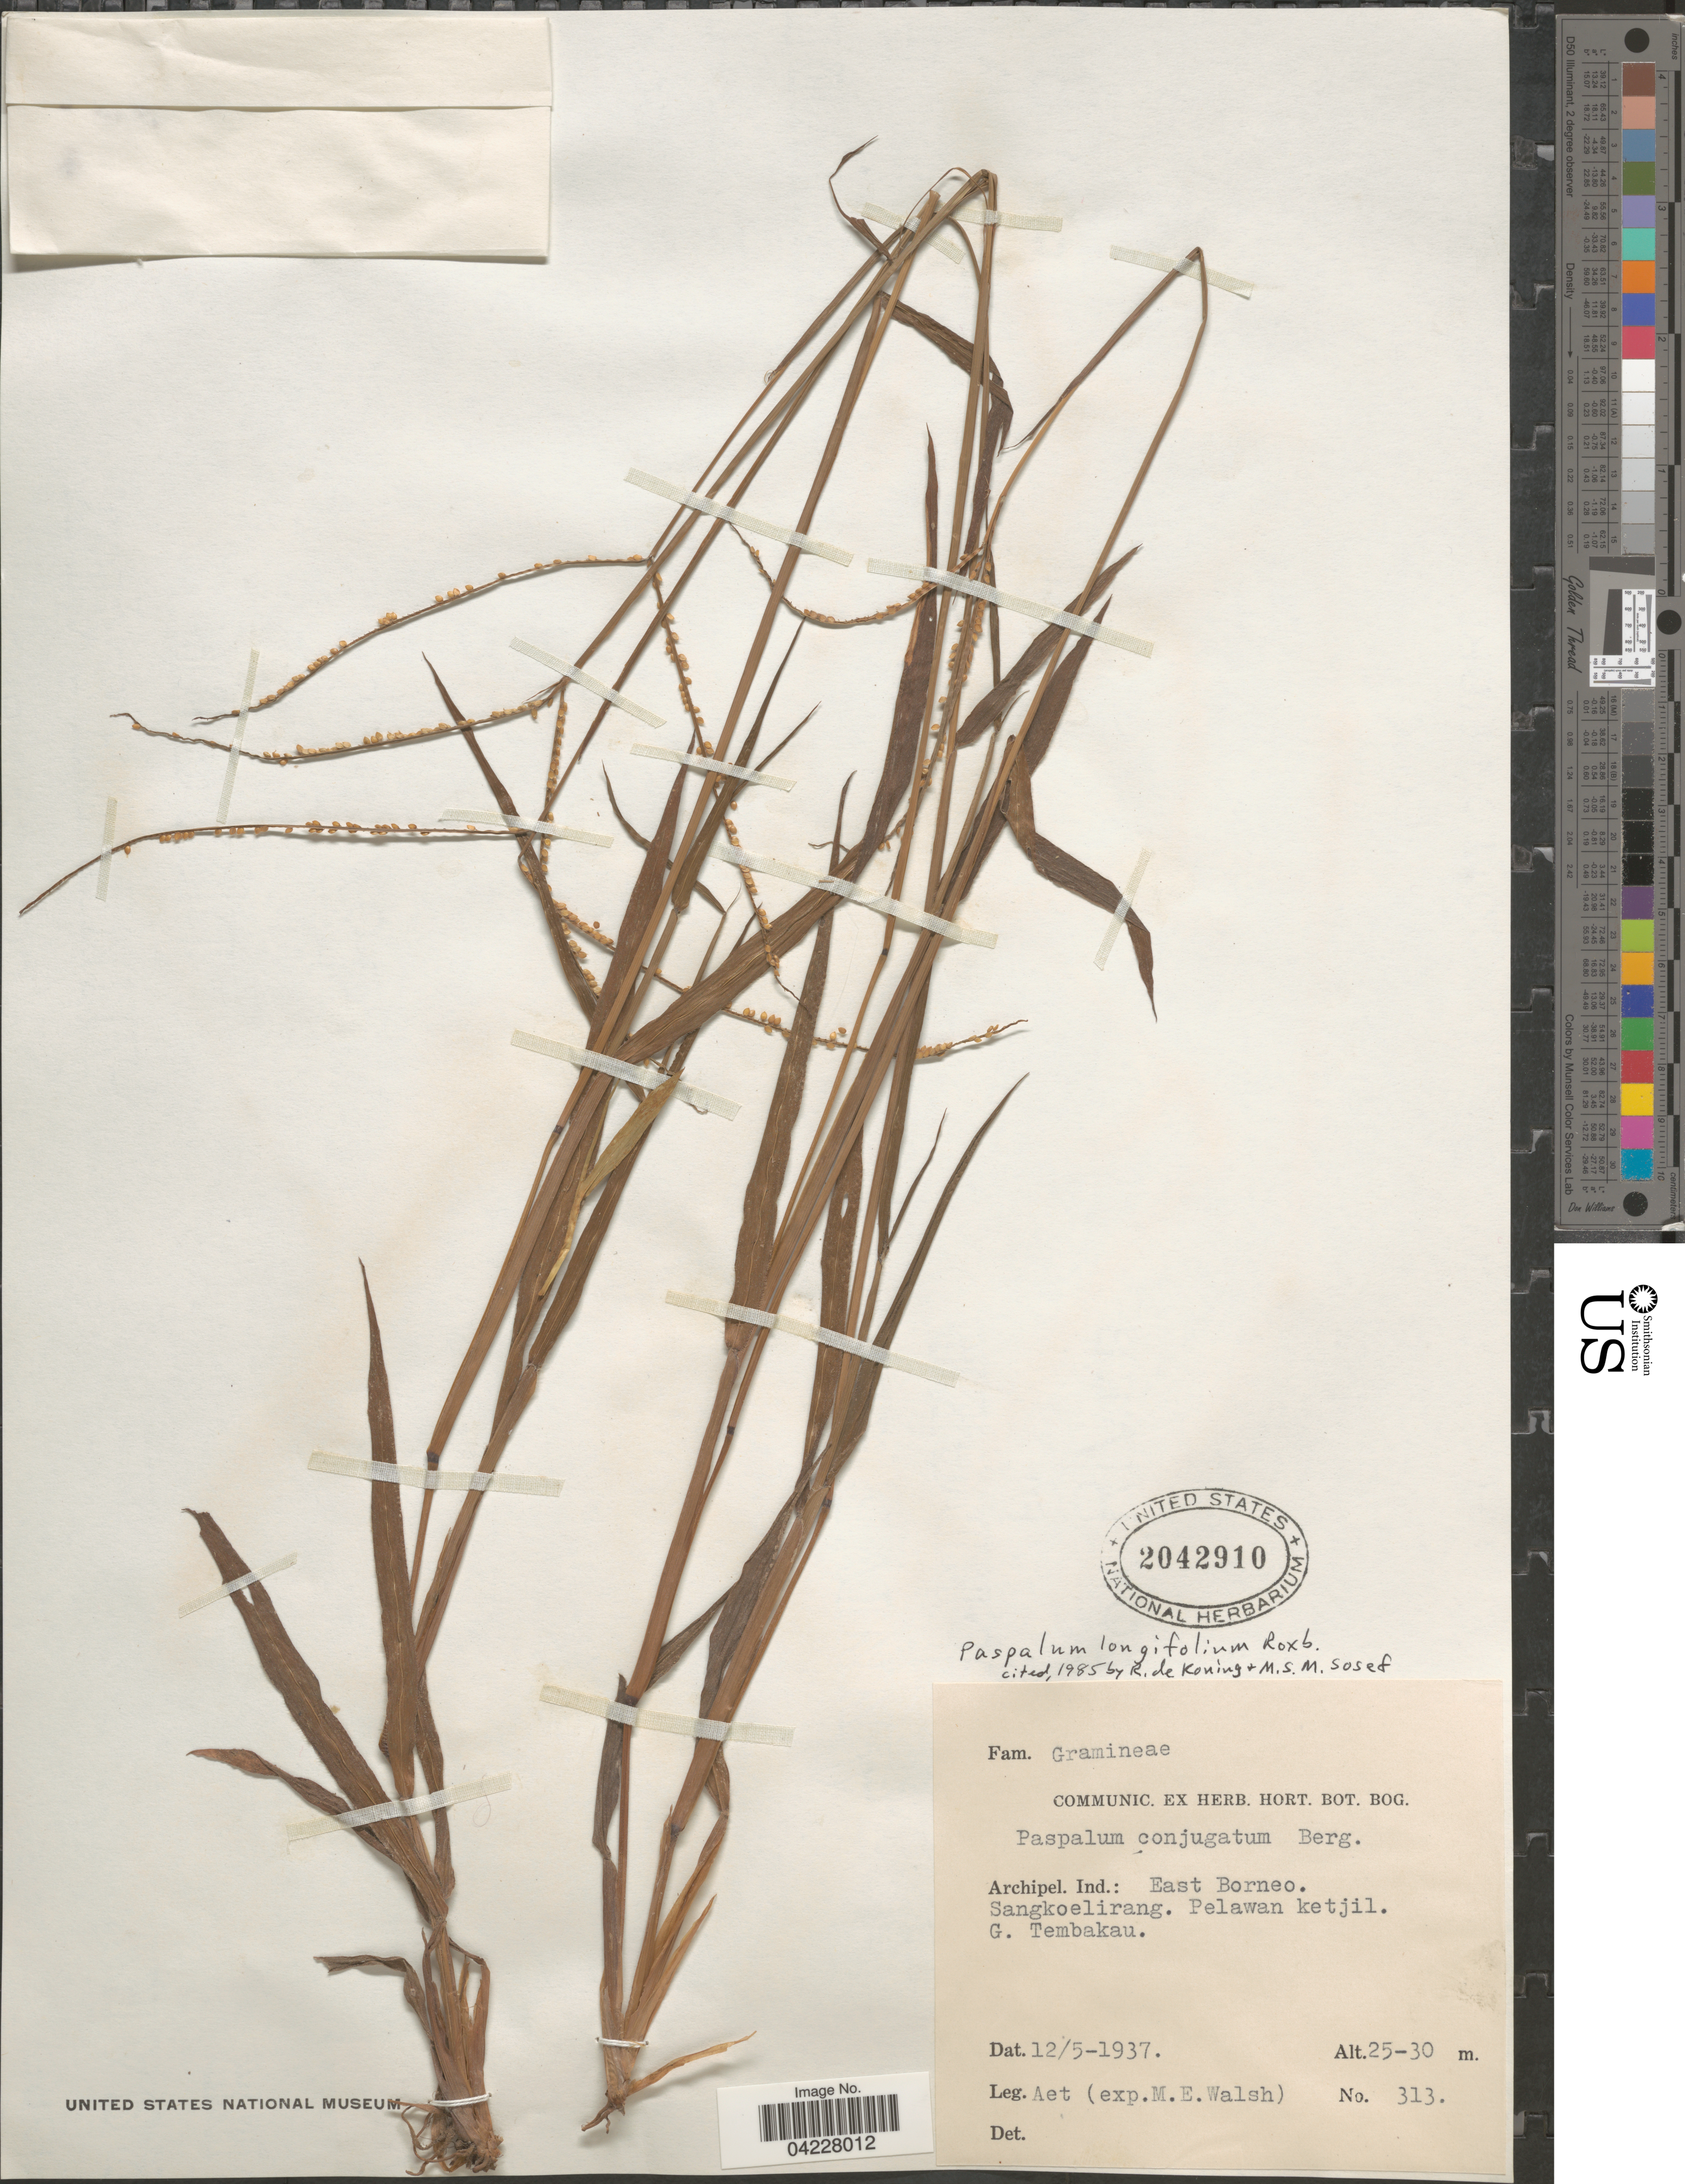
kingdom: Plantae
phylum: Tracheophyta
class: Liliopsida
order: Poales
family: Poaceae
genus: Paspalum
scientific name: Paspalum longifolium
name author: Roxb.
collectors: -- Aet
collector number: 313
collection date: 1937-05-12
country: Indonesia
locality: Archipel. Ind.: East Borneo. Sangkoelirang. Pelawan ketjil. G. Tembakau. (exp.M.E.Walsh) [unsure placement].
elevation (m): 25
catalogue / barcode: US 2042910